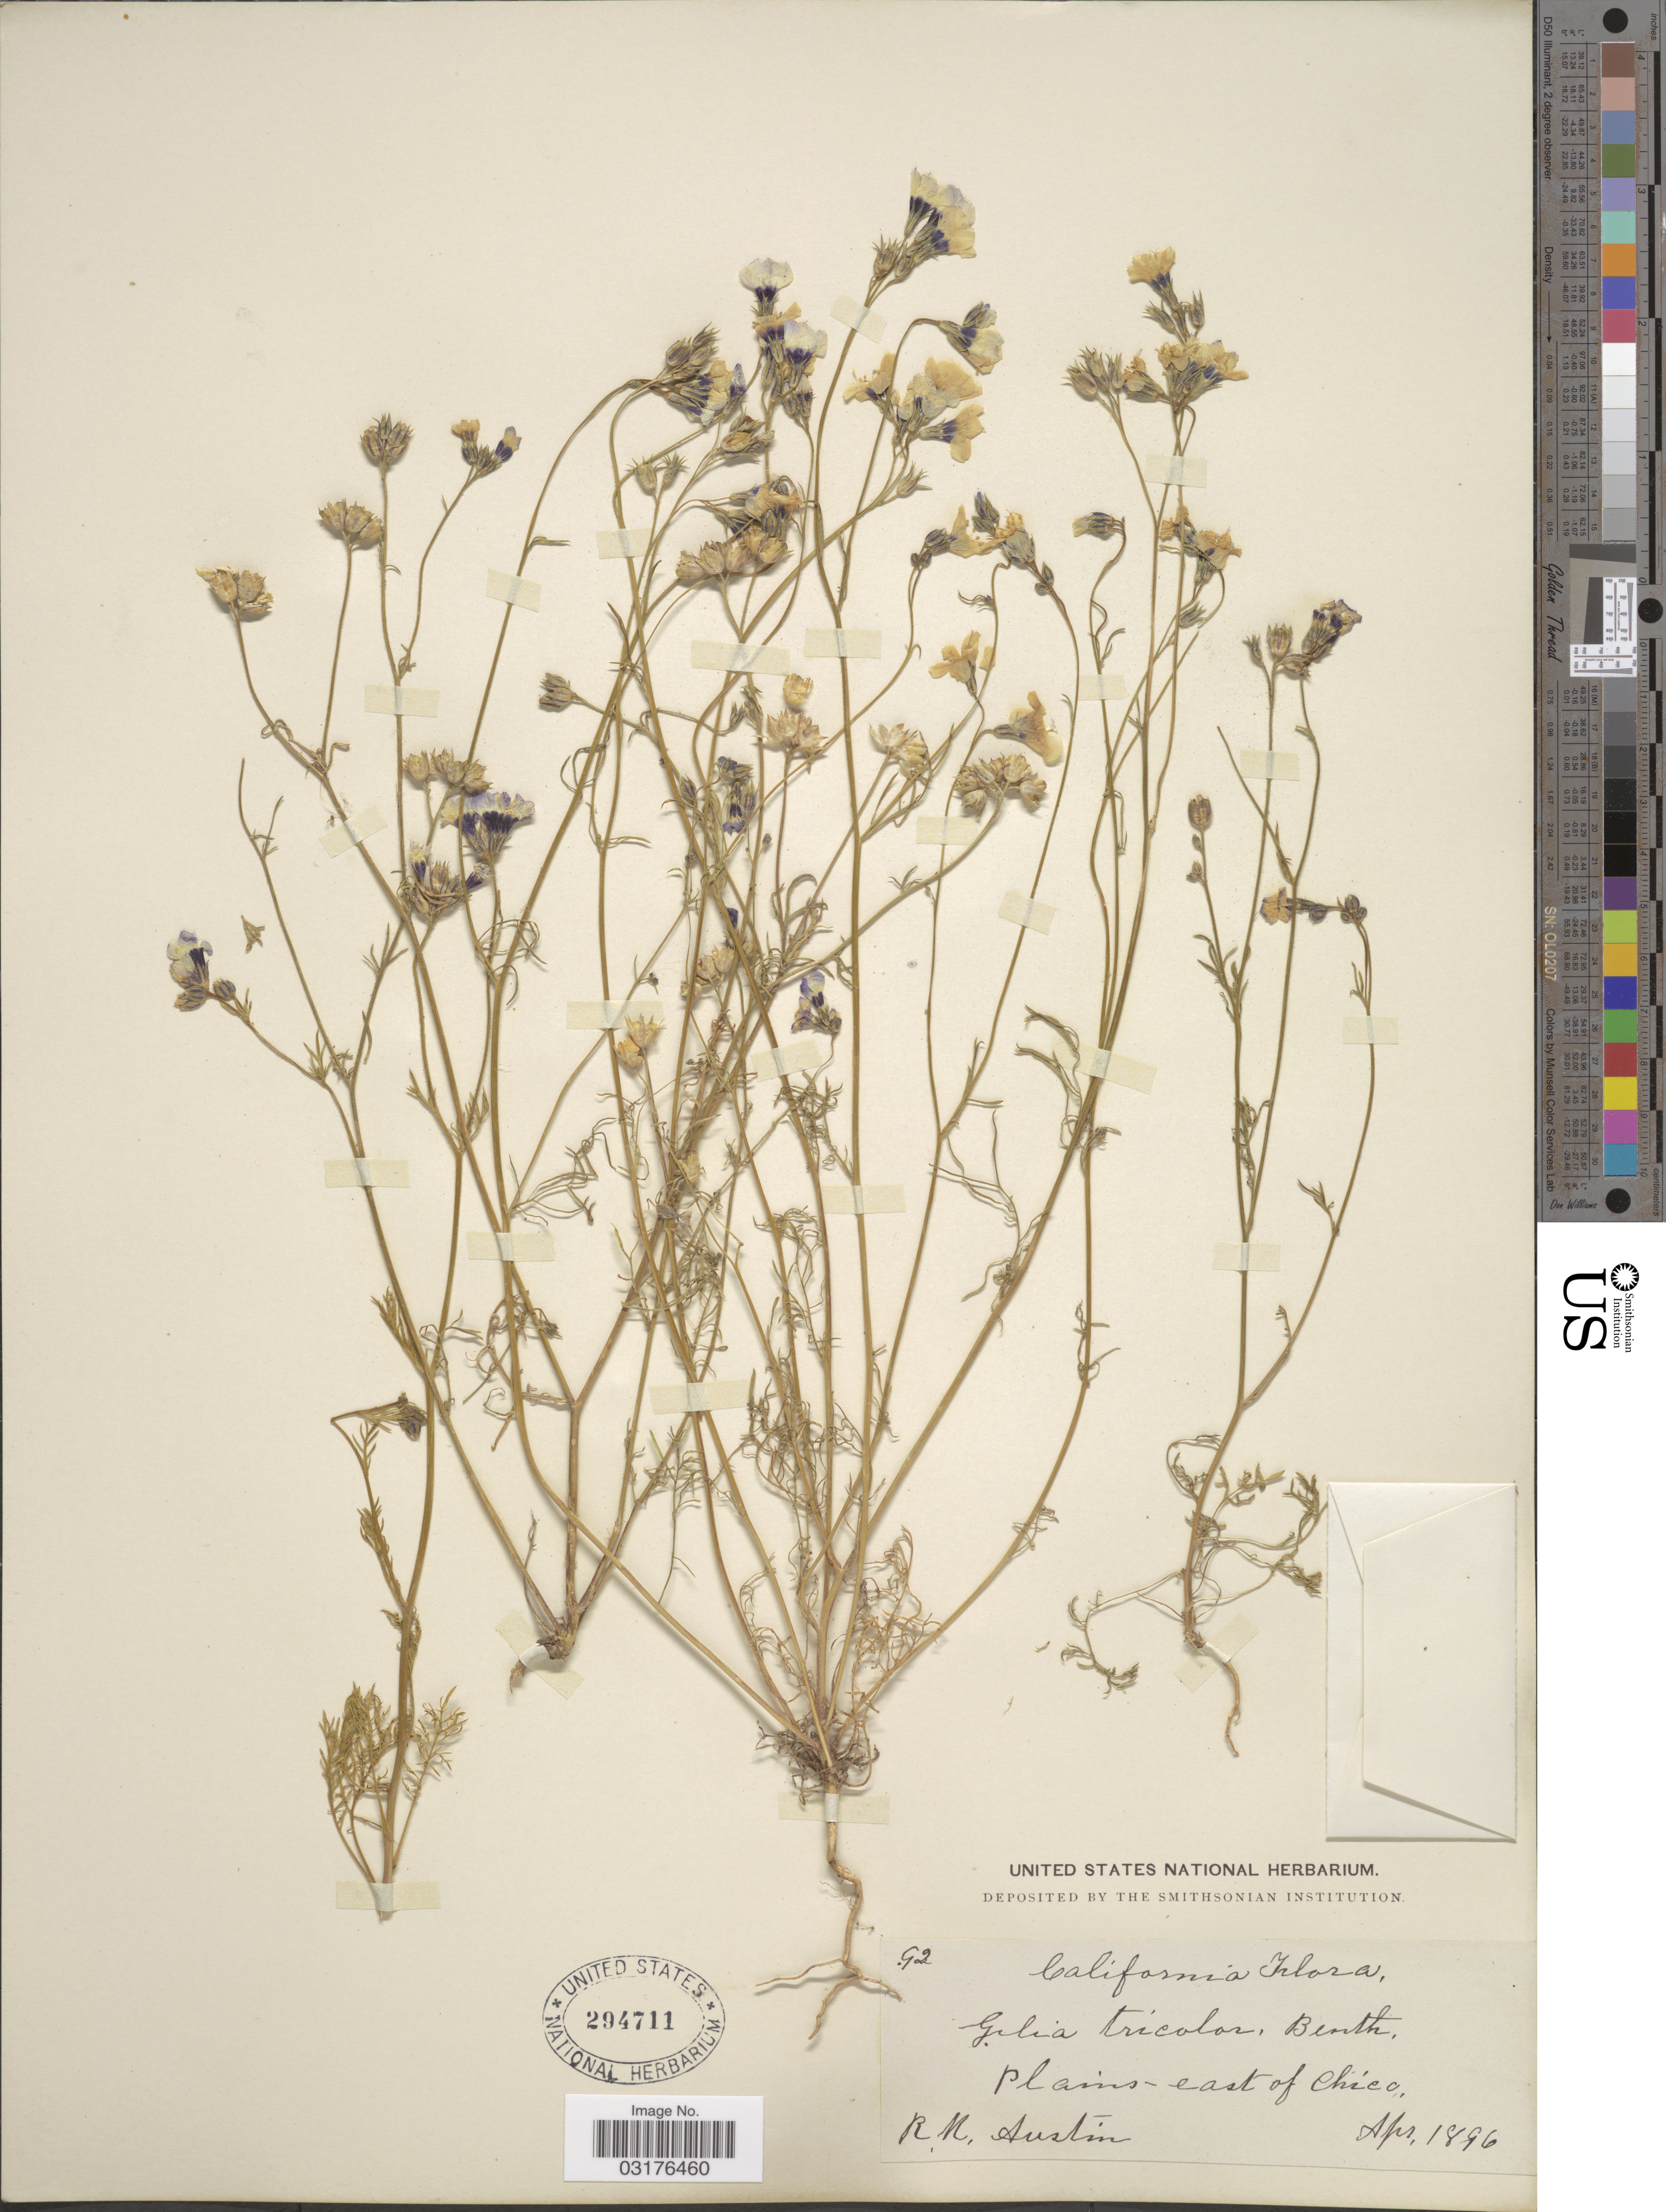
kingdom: Plantae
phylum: Tracheophyta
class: Magnoliopsida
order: Ericales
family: Polemoniaceae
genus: Gilia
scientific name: Gilia tricolor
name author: Benth.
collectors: R. Austin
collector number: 92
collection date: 1896-04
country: United States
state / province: California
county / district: Butte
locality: Plains - east of Chico.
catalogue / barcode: US 294711